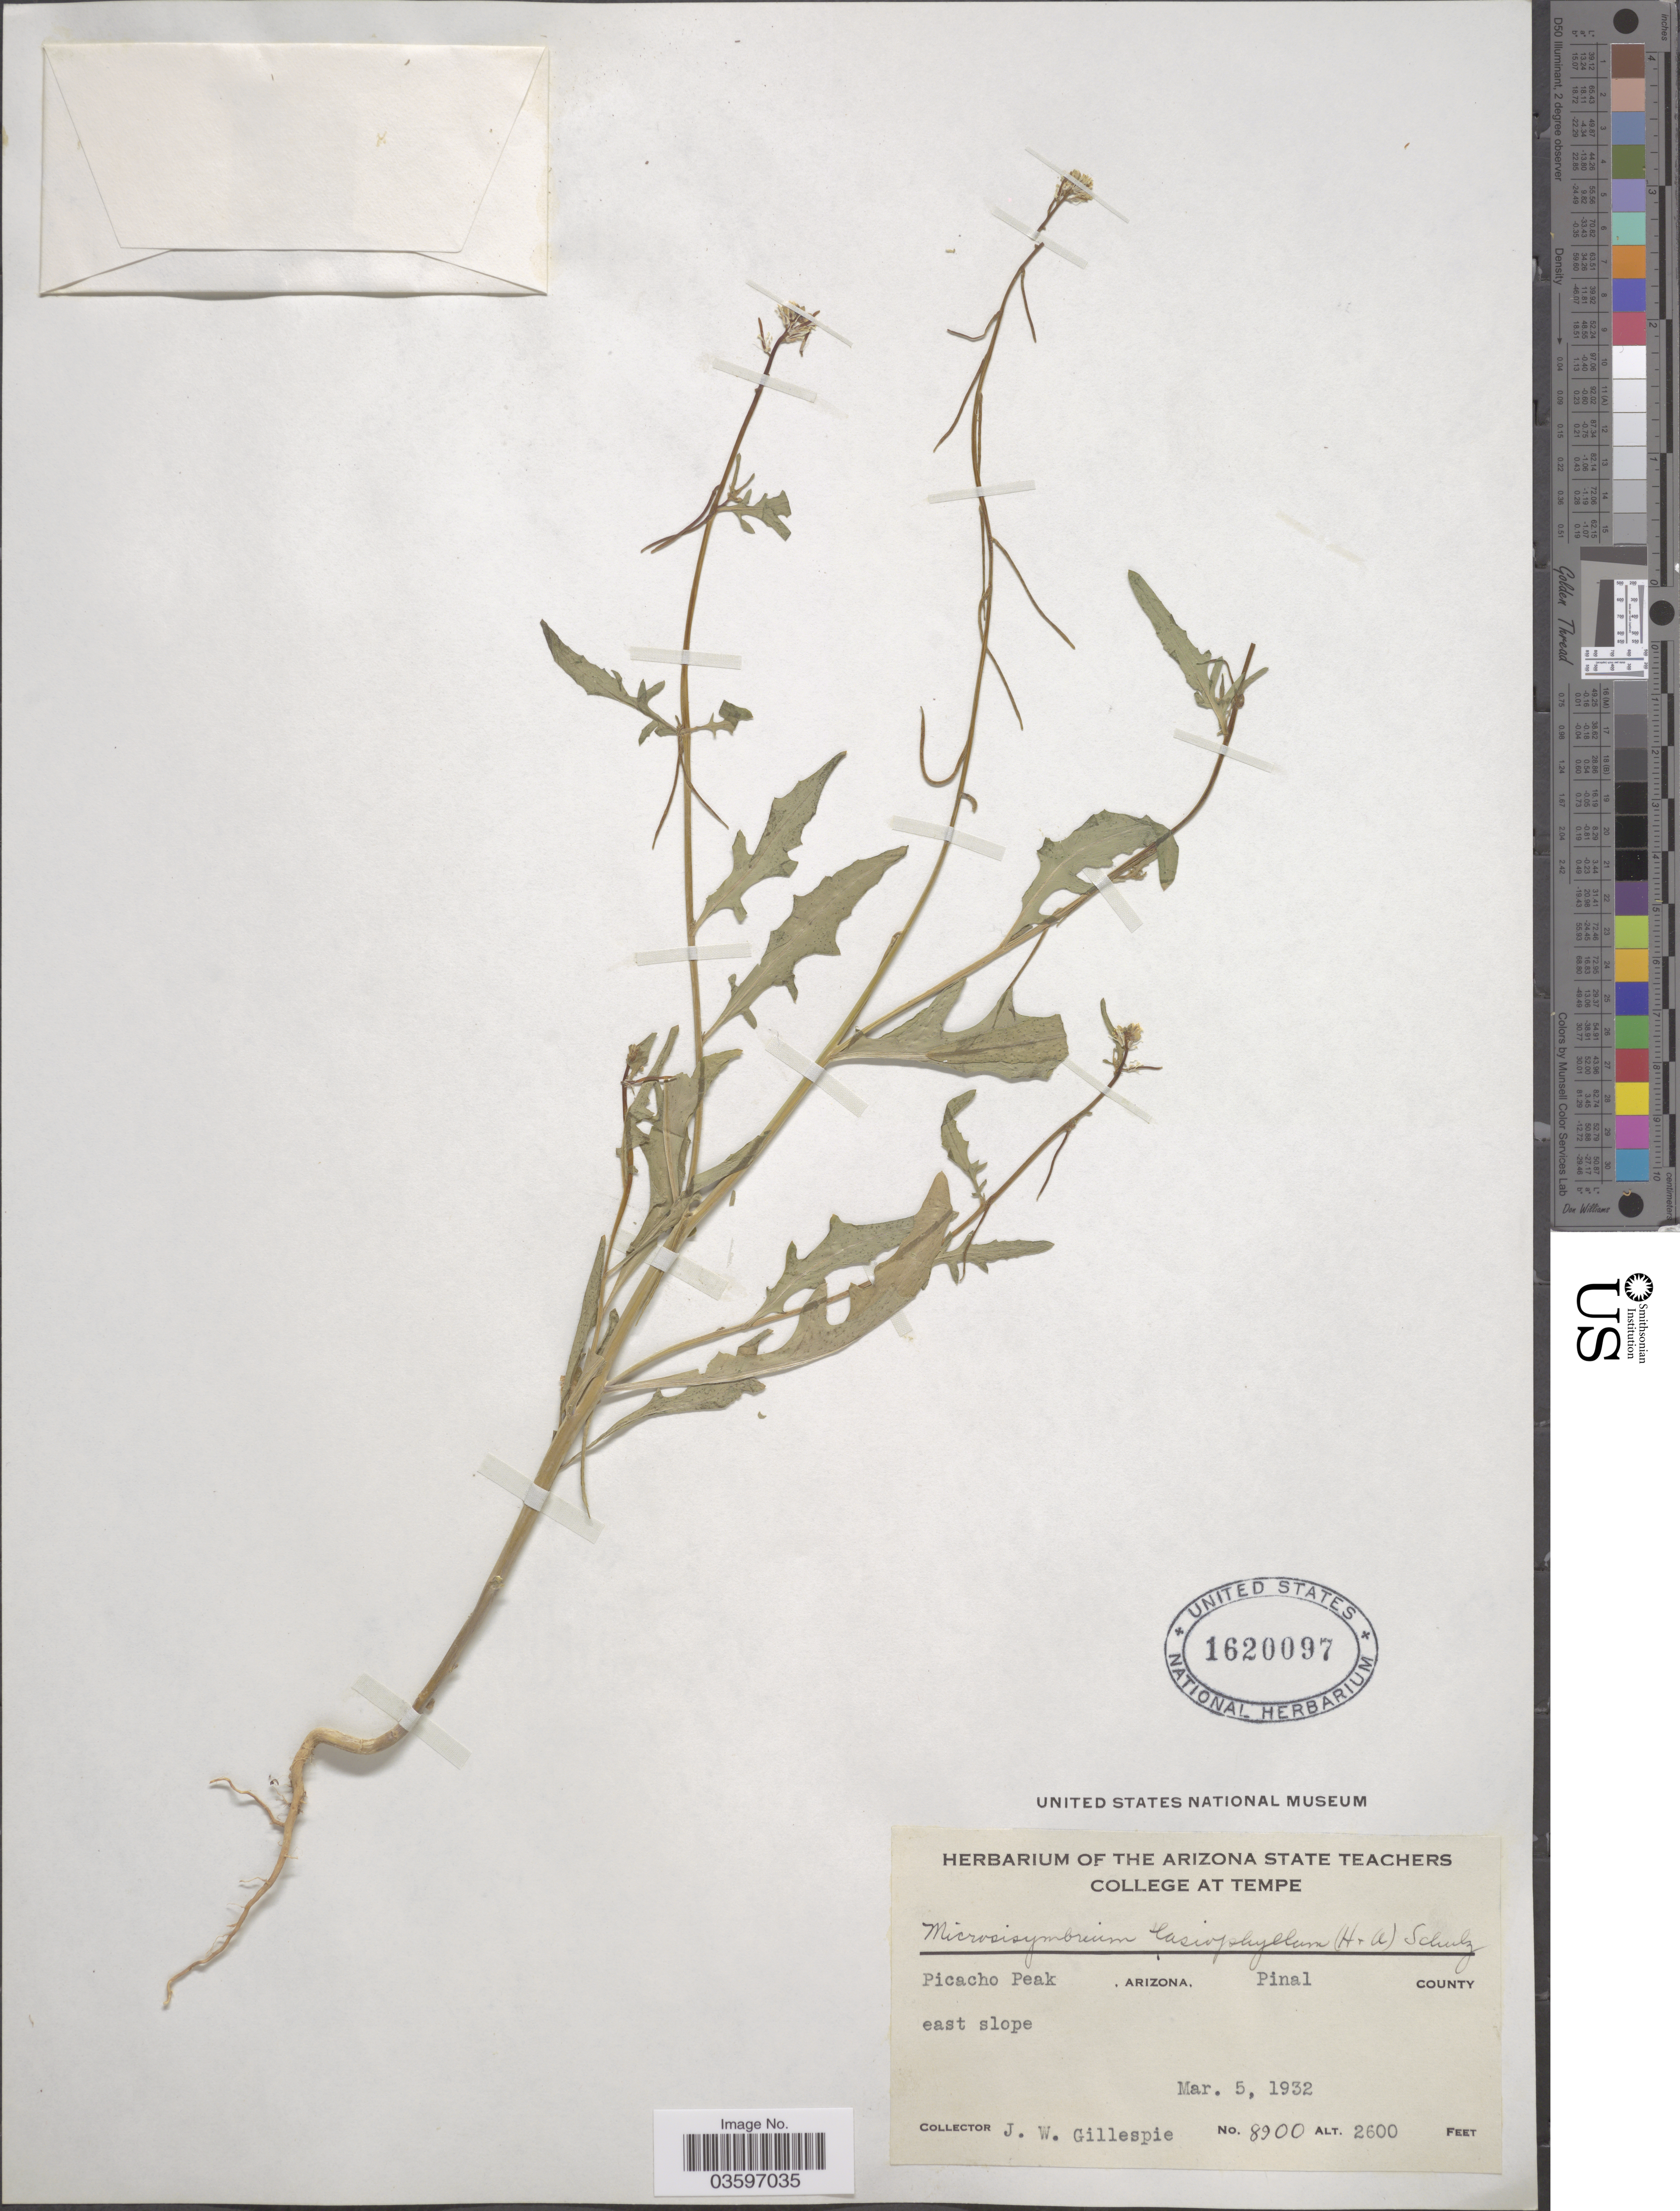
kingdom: Plantae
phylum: Tracheophyta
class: Magnoliopsida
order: Brassicales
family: Brassicaceae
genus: Caulanthus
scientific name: Caulanthus lasiophyllus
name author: (Hook. & Arn.) Payson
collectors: J. W. Gillespie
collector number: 8900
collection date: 1932-03-05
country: United States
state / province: Arizona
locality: Picacho Peak, Pinal County, east slope.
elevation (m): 792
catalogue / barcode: US 1620097